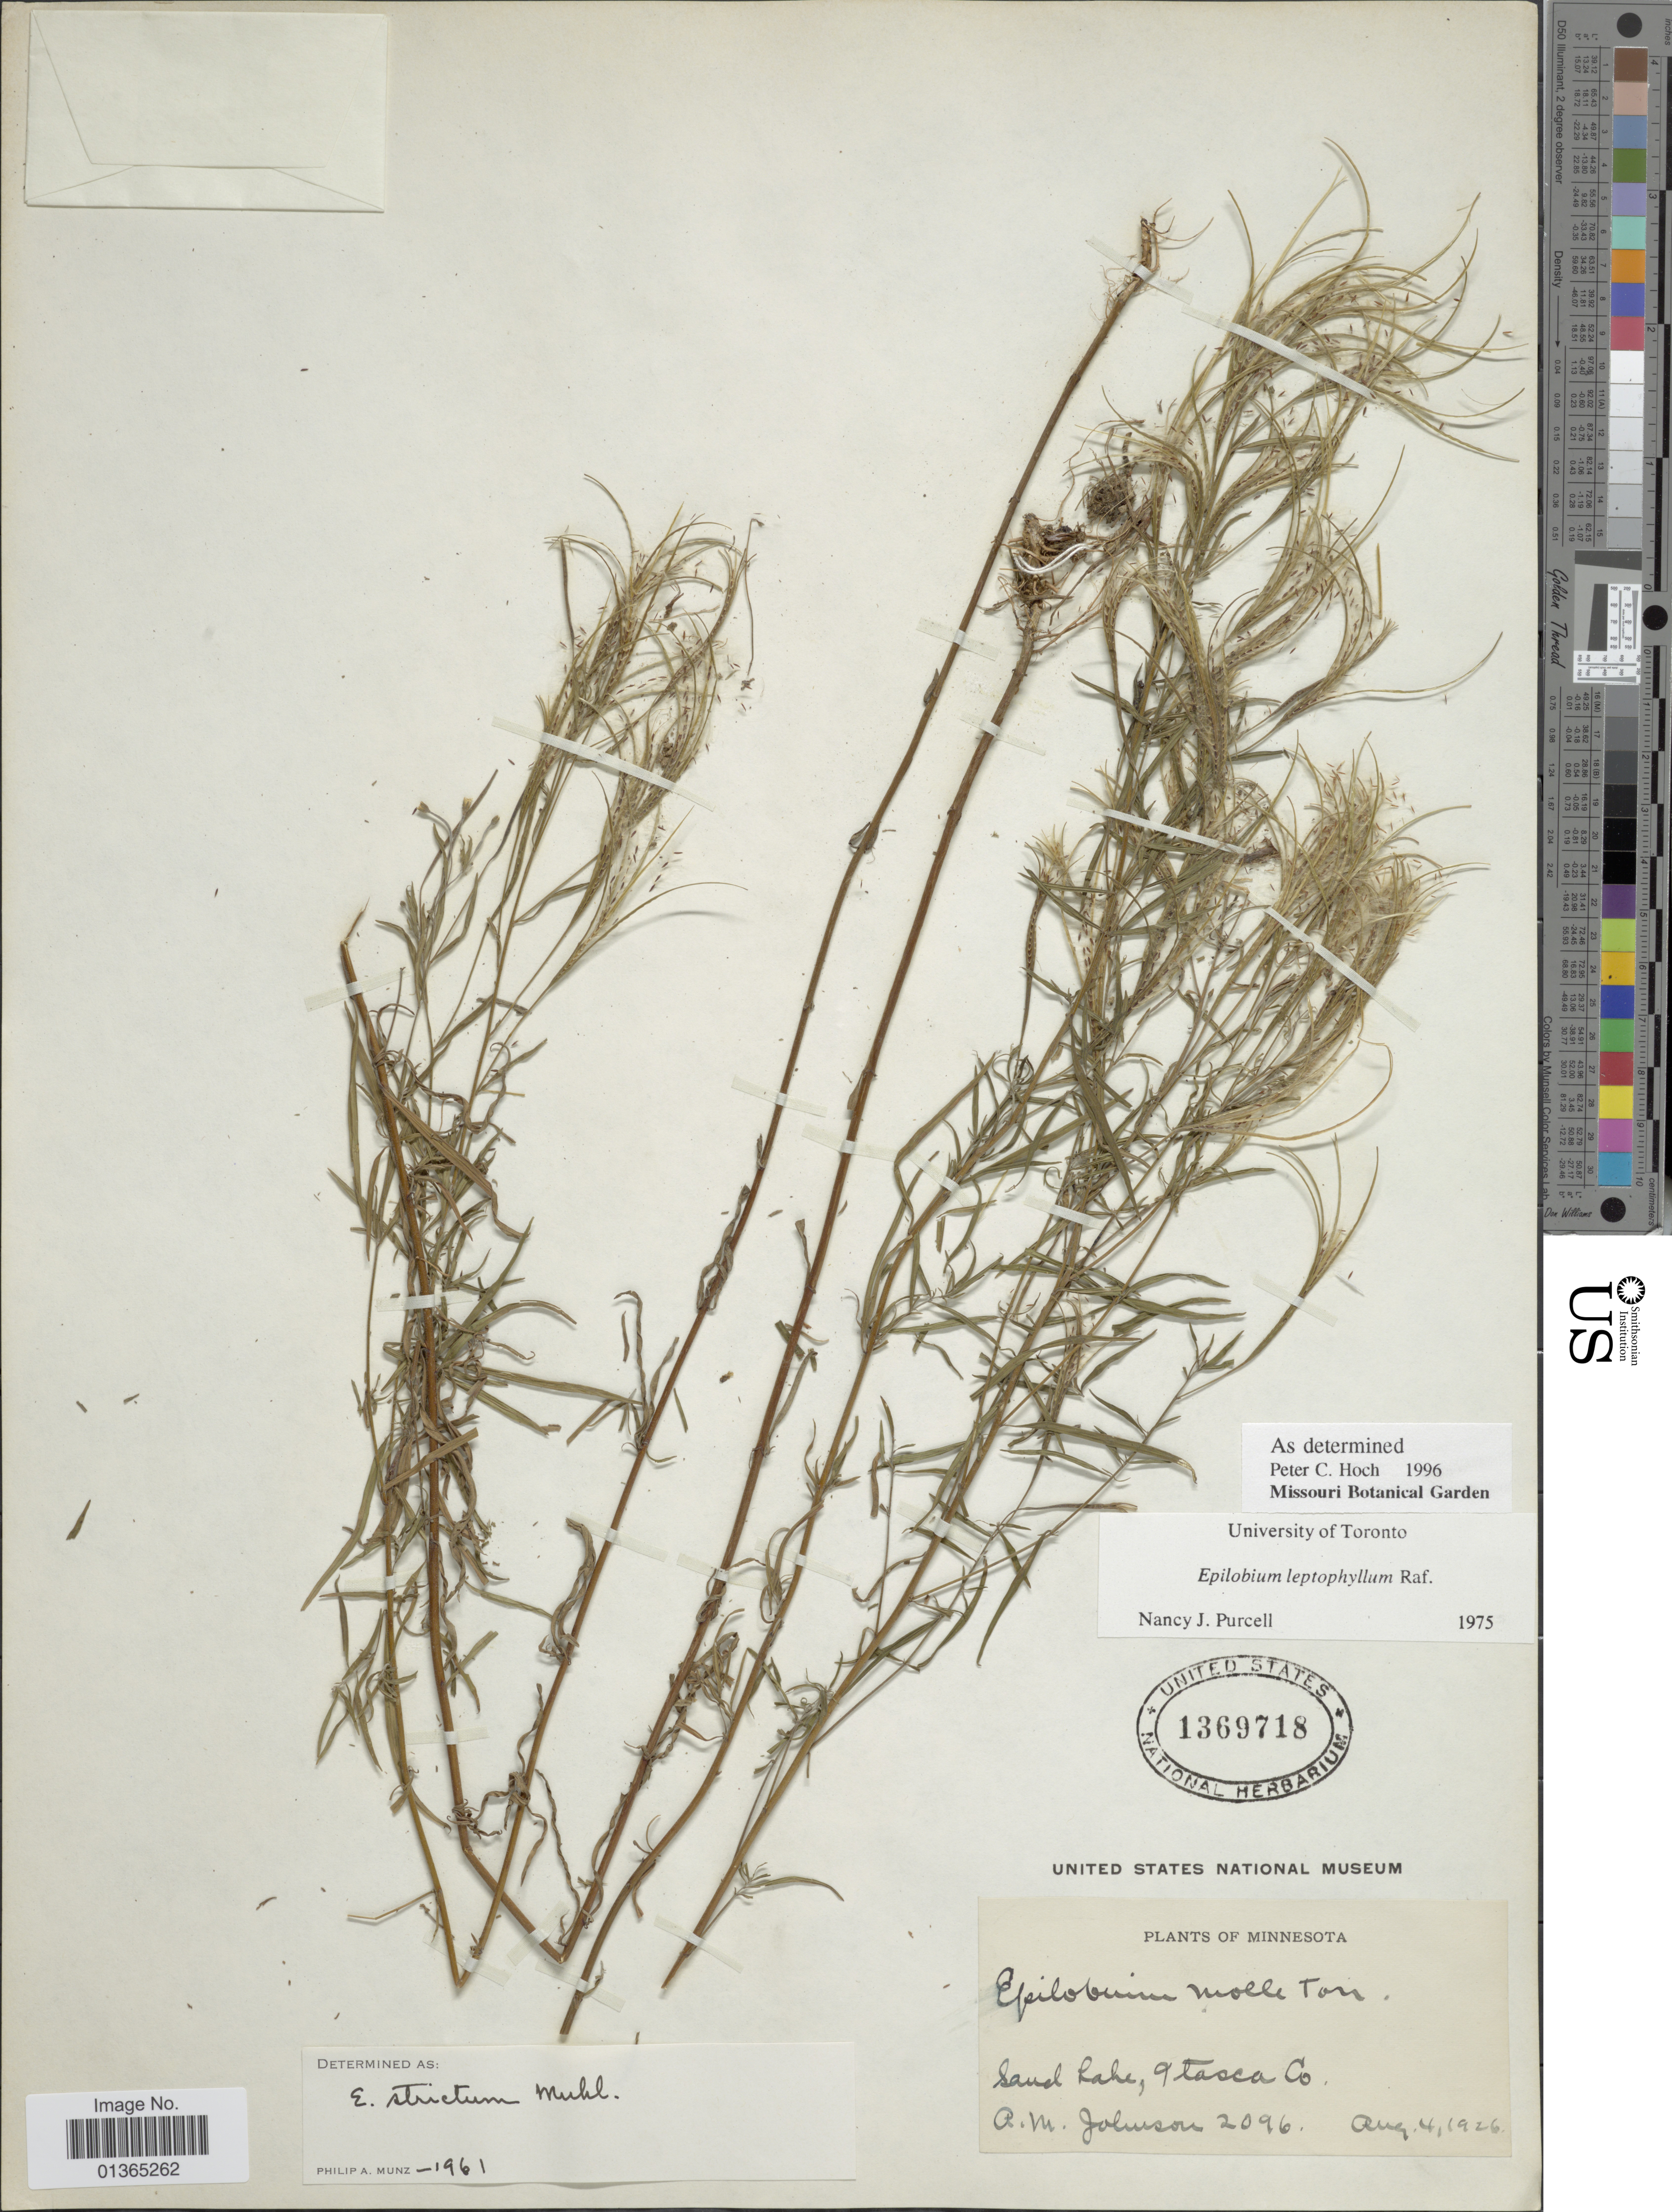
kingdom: Plantae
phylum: Tracheophyta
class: Magnoliopsida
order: Myrtales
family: Onagraceae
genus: Epilobium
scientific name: Epilobium leptophyllum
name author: Raf.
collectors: A. M. Johnson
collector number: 2096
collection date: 1926-08-04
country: United States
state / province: Minnesota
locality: Sand Lake, Itasca Co.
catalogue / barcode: US 1369718